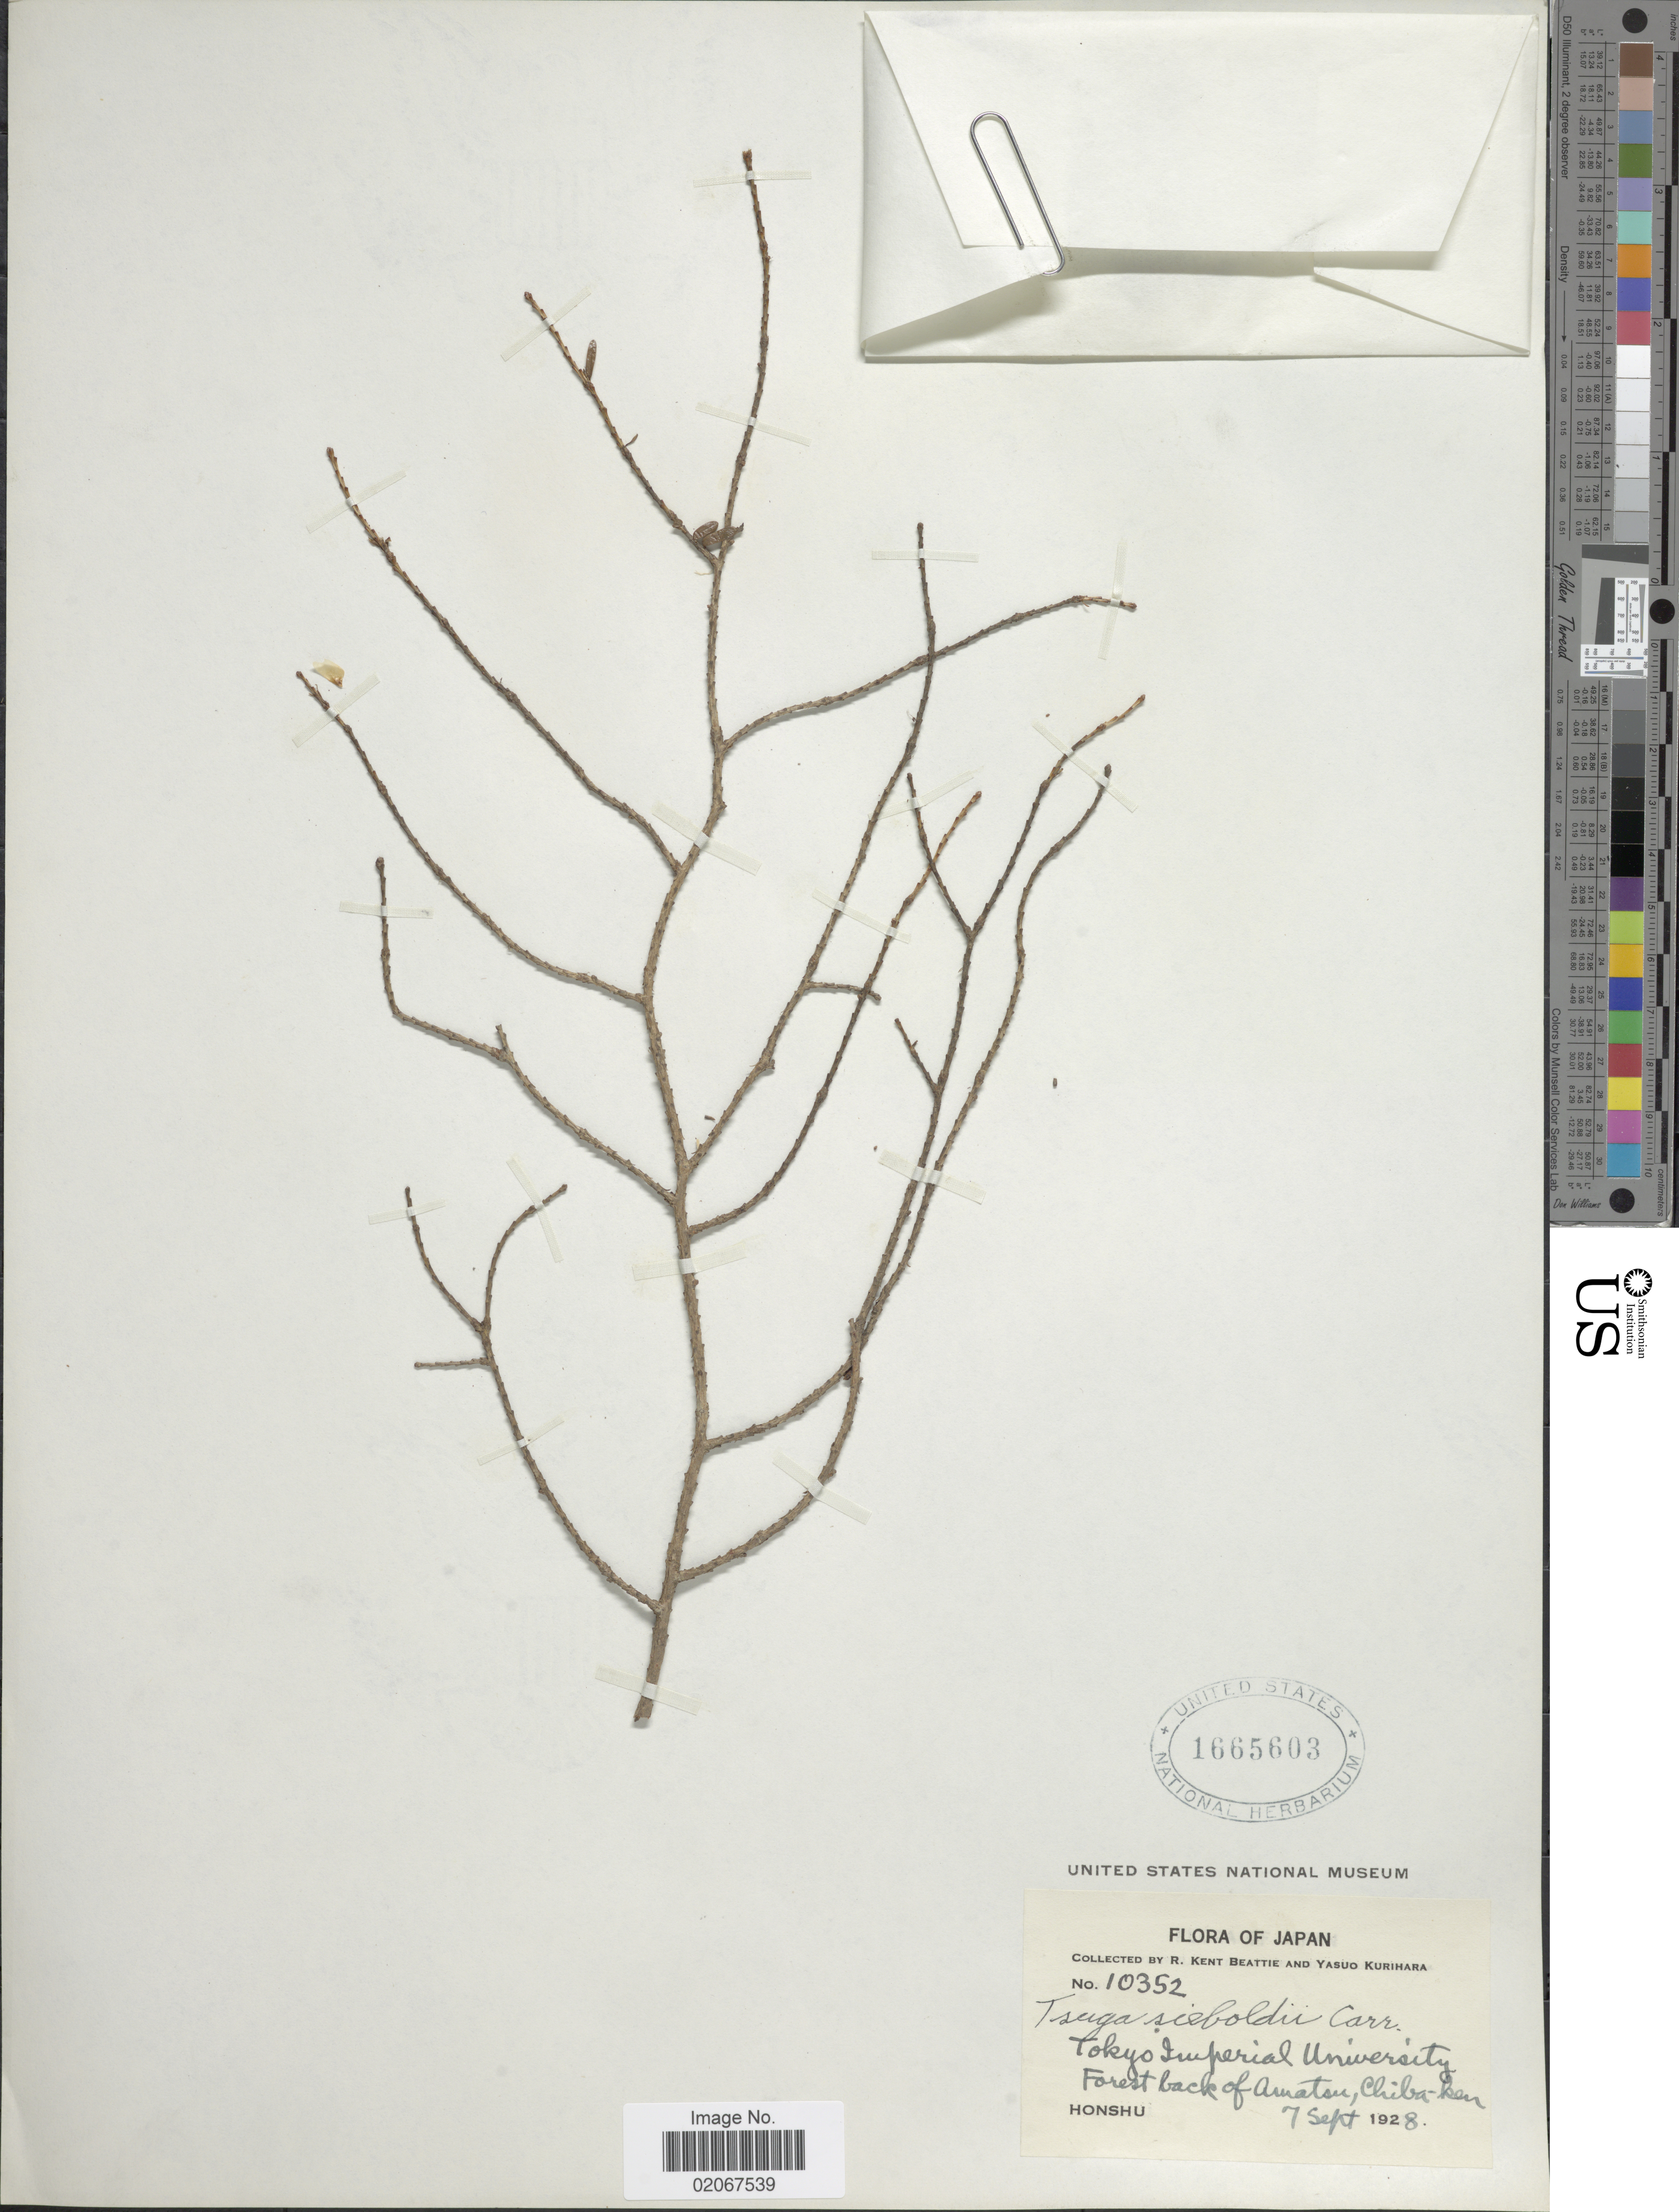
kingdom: Plantae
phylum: Tracheophyta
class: Pinopsida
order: Pinales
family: Pinaceae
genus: Tsuga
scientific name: Tsuga sieboldii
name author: Carrière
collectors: R. K. Beattie & Y. Kurihara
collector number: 10352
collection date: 1928-09-07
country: Japan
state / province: Tokyo, Federal City of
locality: Tokyo Imperial University, Forest back of Amatan, Chiba-ken.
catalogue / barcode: US 1665603